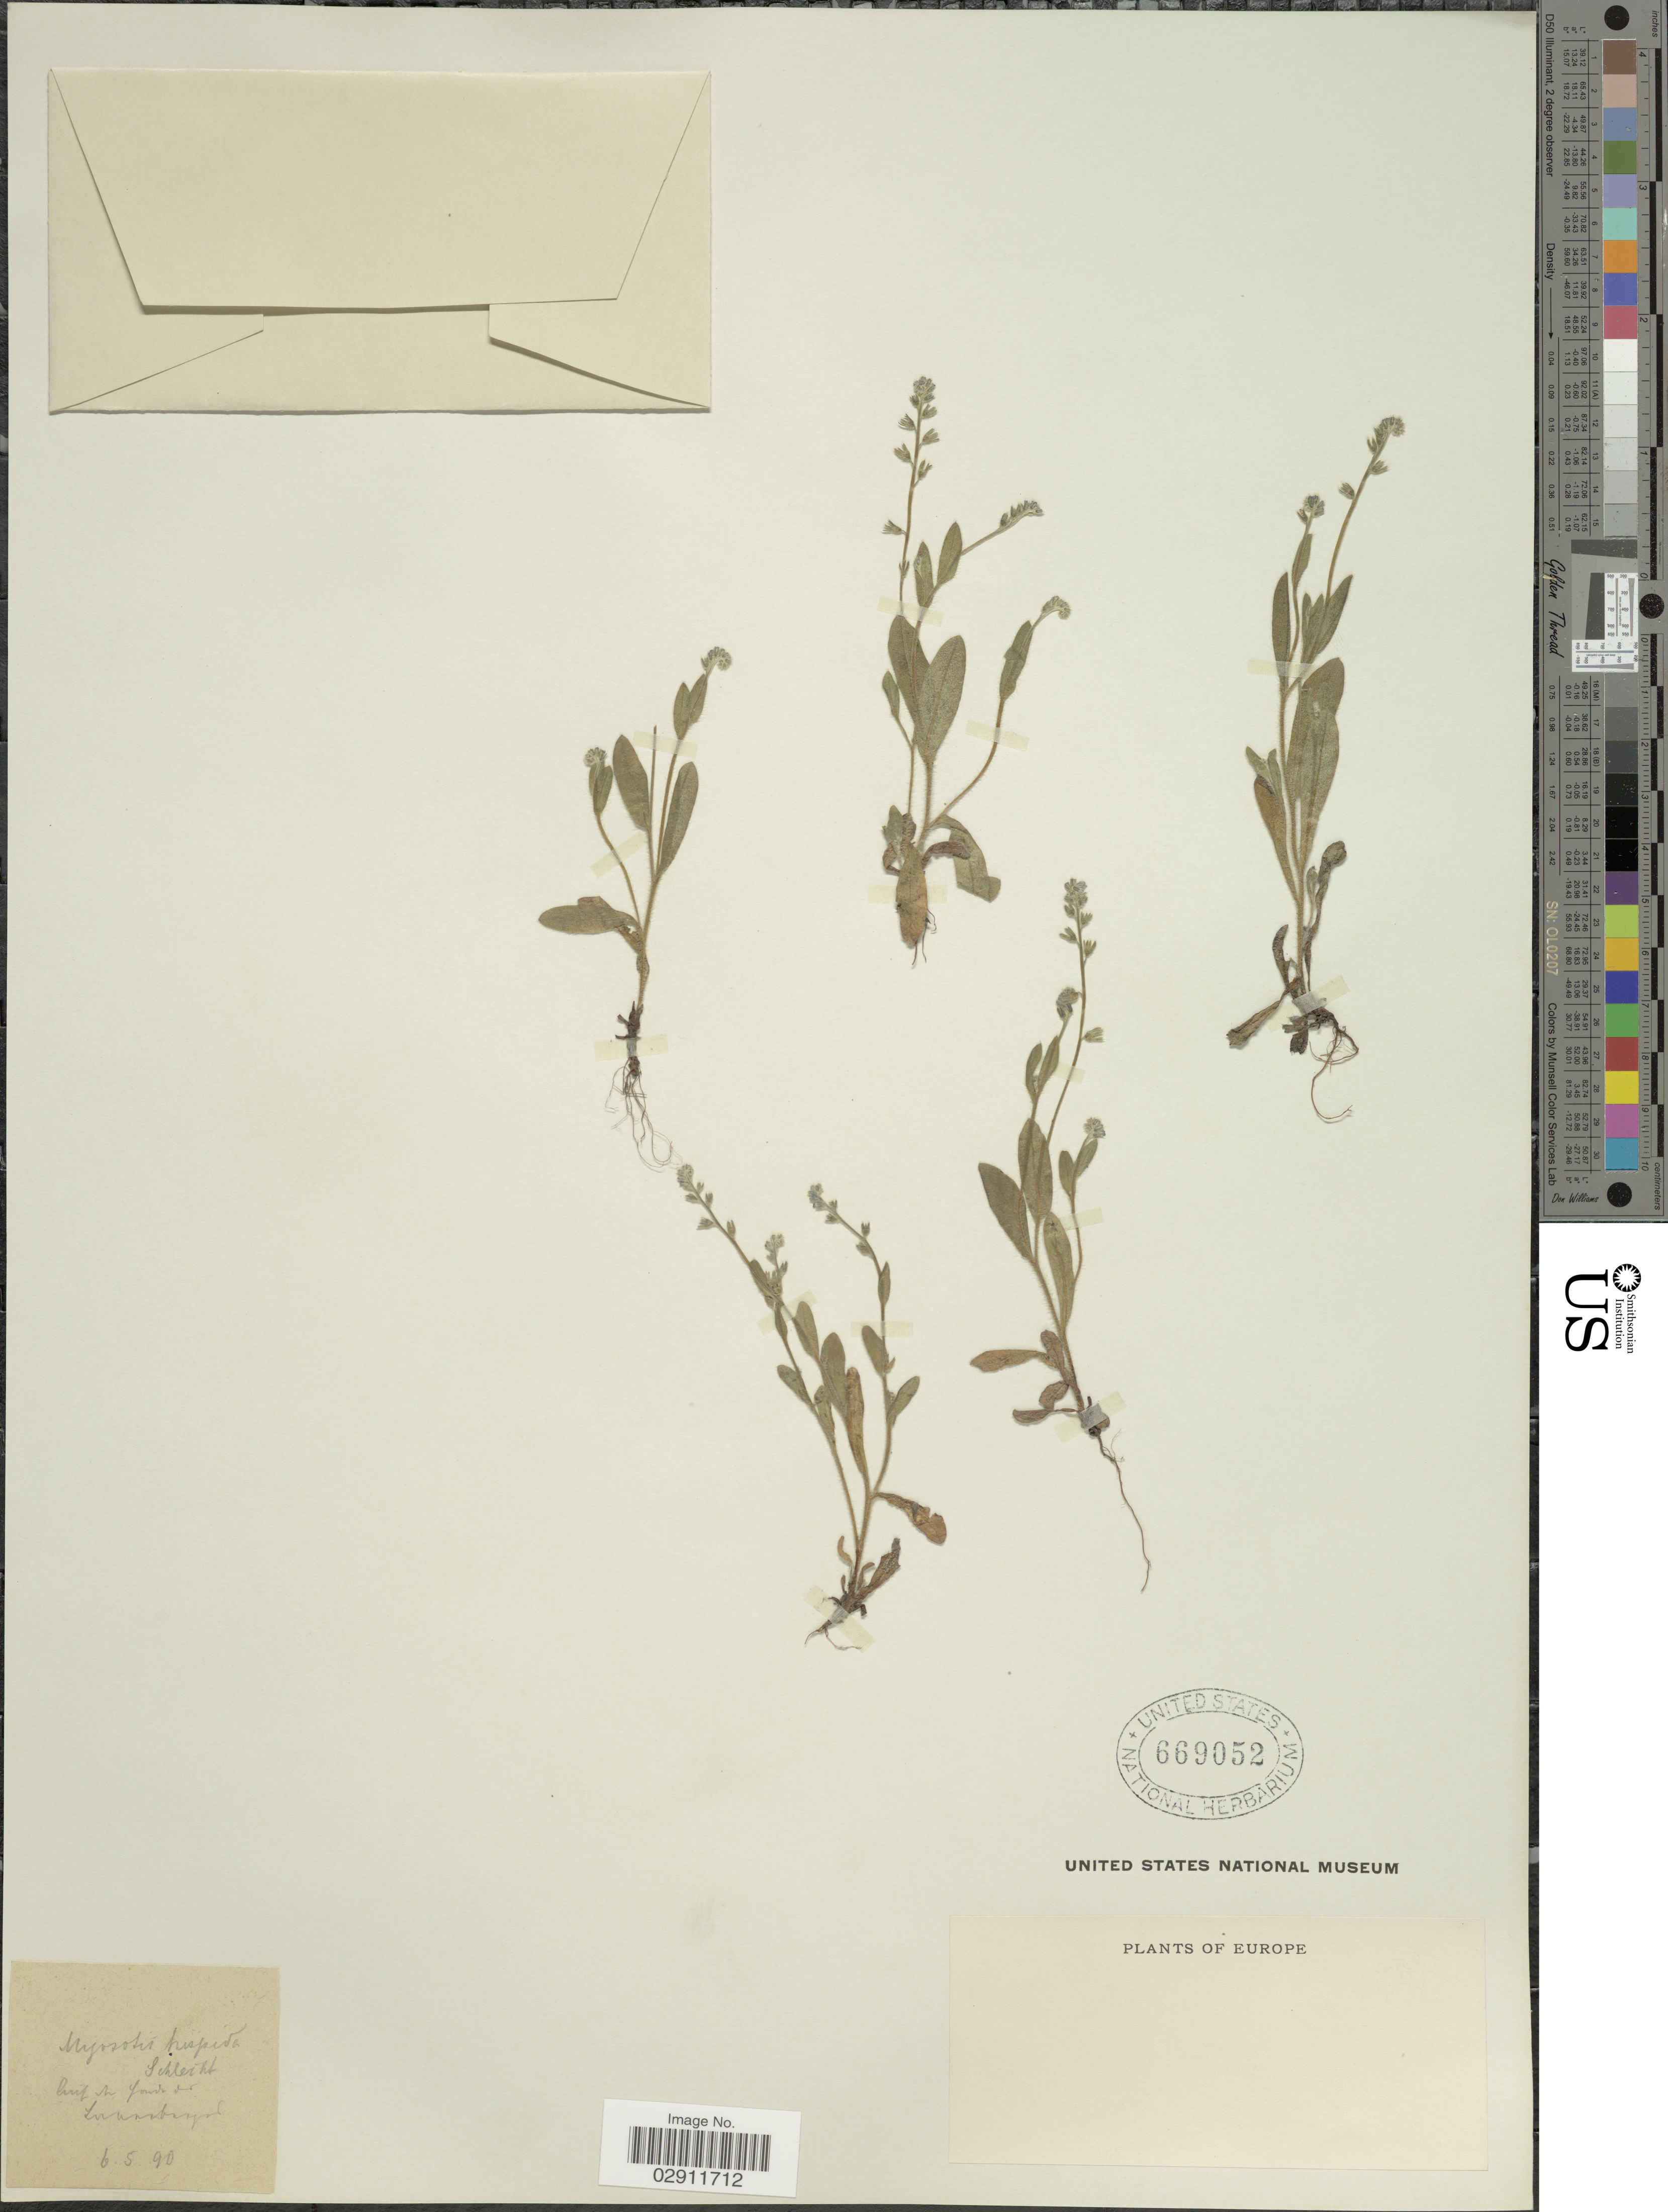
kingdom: Plantae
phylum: Tracheophyta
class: Magnoliopsida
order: Boraginales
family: Boraginaceae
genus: Myosotis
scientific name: Myosotis hispida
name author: Schltdl.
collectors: F. Vierhapper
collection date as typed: Transcribed d/m/y: 6/5/90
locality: Auf der[interpreted] fonds [interpreted] am[interpreted] Zwansbayal[interpreted]. Europe.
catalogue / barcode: US 669052